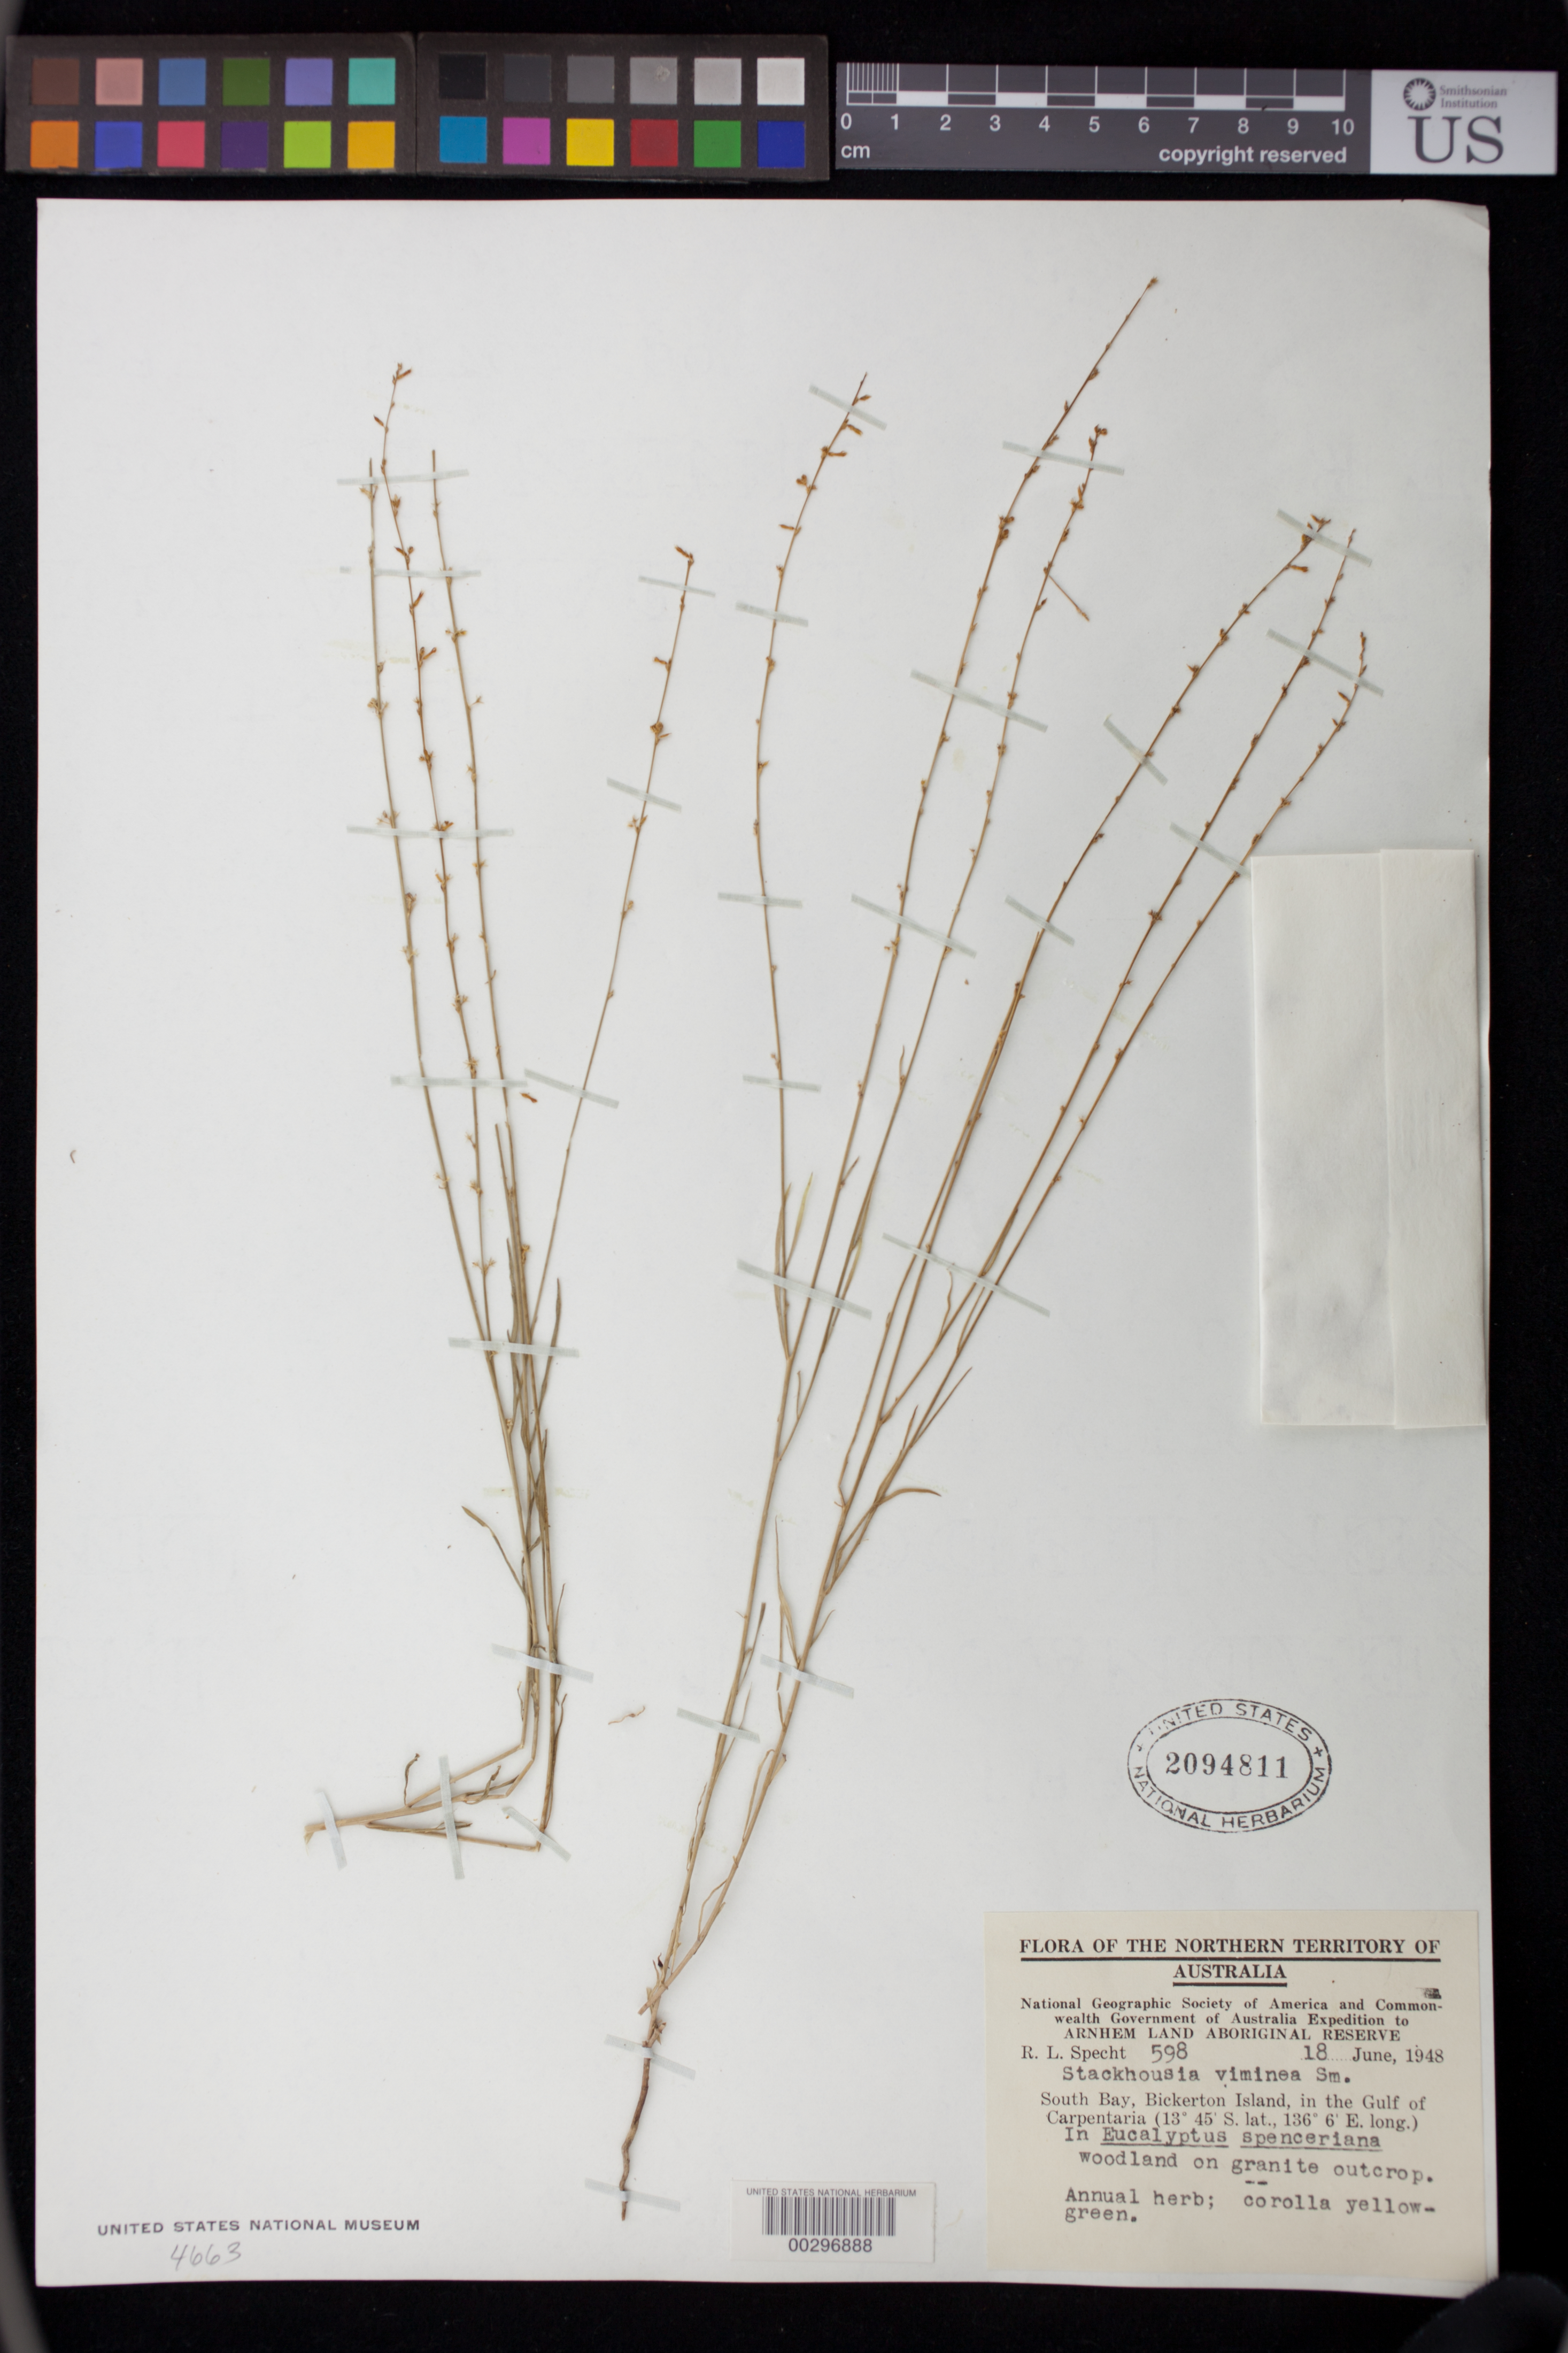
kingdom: Plantae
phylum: Tracheophyta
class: Magnoliopsida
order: Celastrales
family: Celastraceae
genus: Stackhousia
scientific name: Stackhousia viminea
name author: Small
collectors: R. L. Specht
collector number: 598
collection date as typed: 18 Jun 1948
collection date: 1948-06-18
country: Australia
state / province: Northern Territory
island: Bickerton Island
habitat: In Eucalyptus spenceriana woodland on granite outcrop.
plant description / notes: Annual herb; corolla yellow-green.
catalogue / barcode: US 2094811